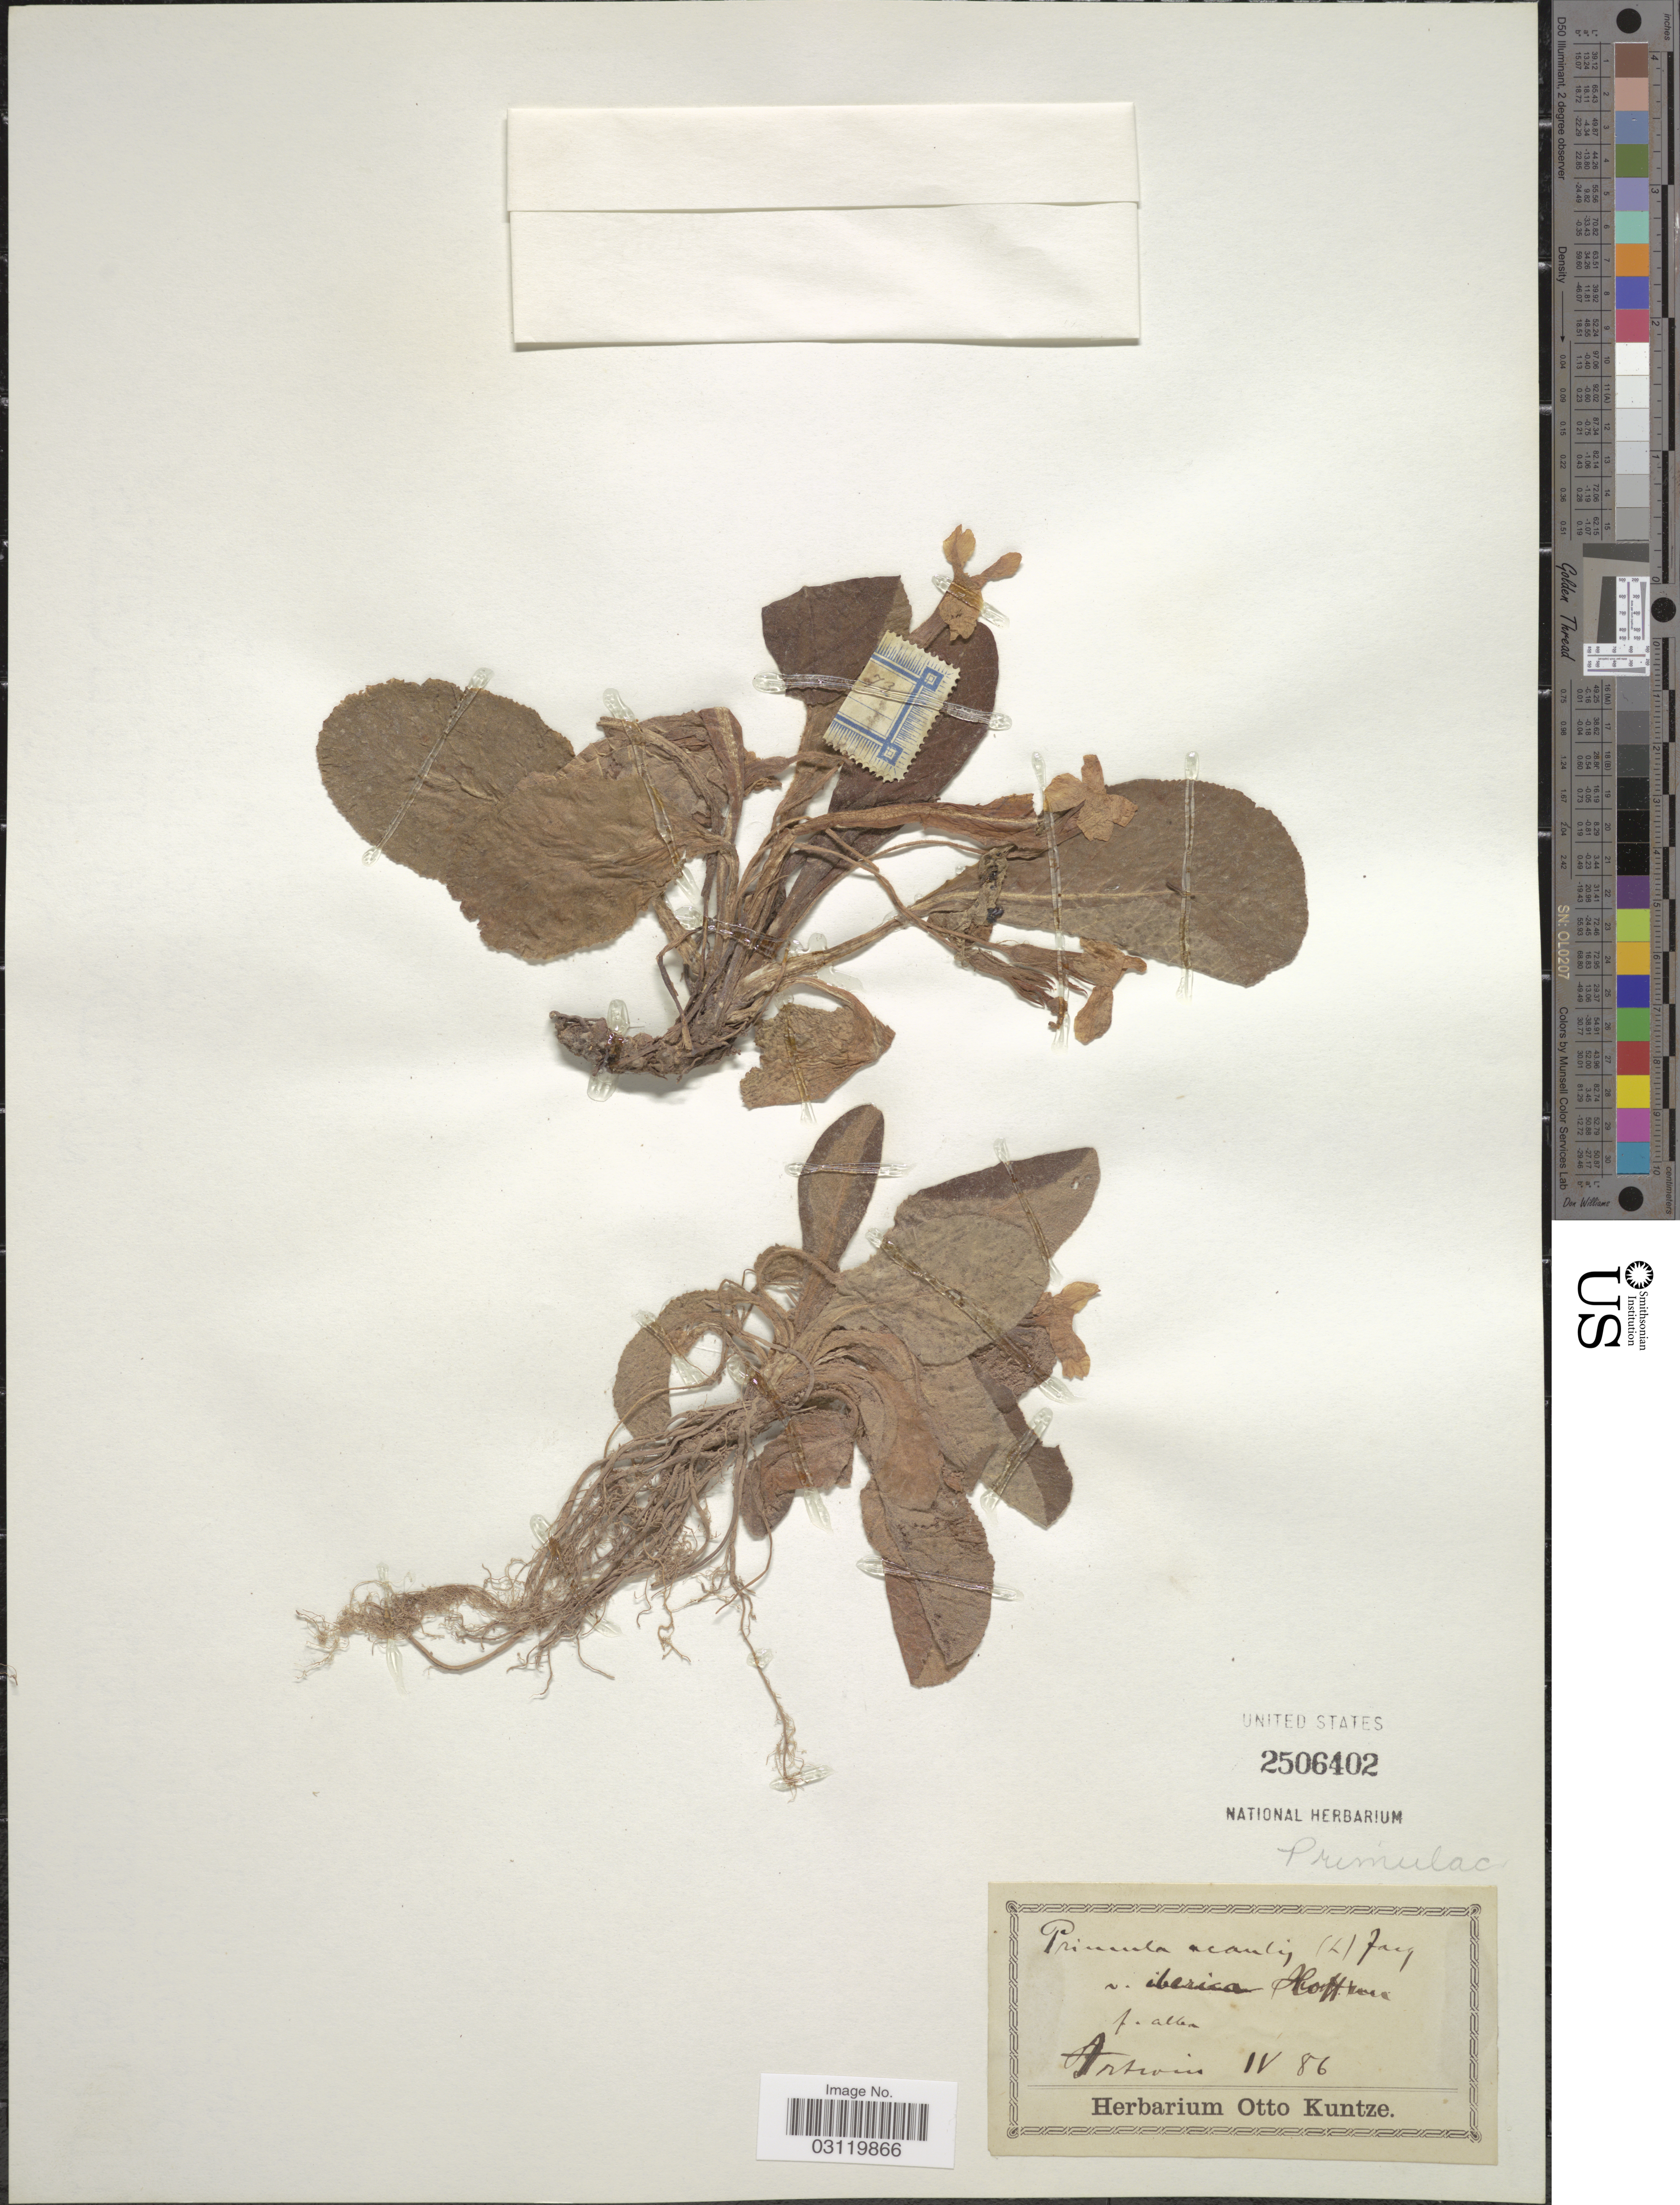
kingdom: Plantae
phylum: Tracheophyta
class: Magnoliopsida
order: Ericales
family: Primulaceae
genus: Primula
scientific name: Primula acaulis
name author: (L.) Hill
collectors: ex herb. Otto Kuntze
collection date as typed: Transcribed d/m/y: /4/86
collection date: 1886-04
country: Turkey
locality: Artwin.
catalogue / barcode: US 2506402